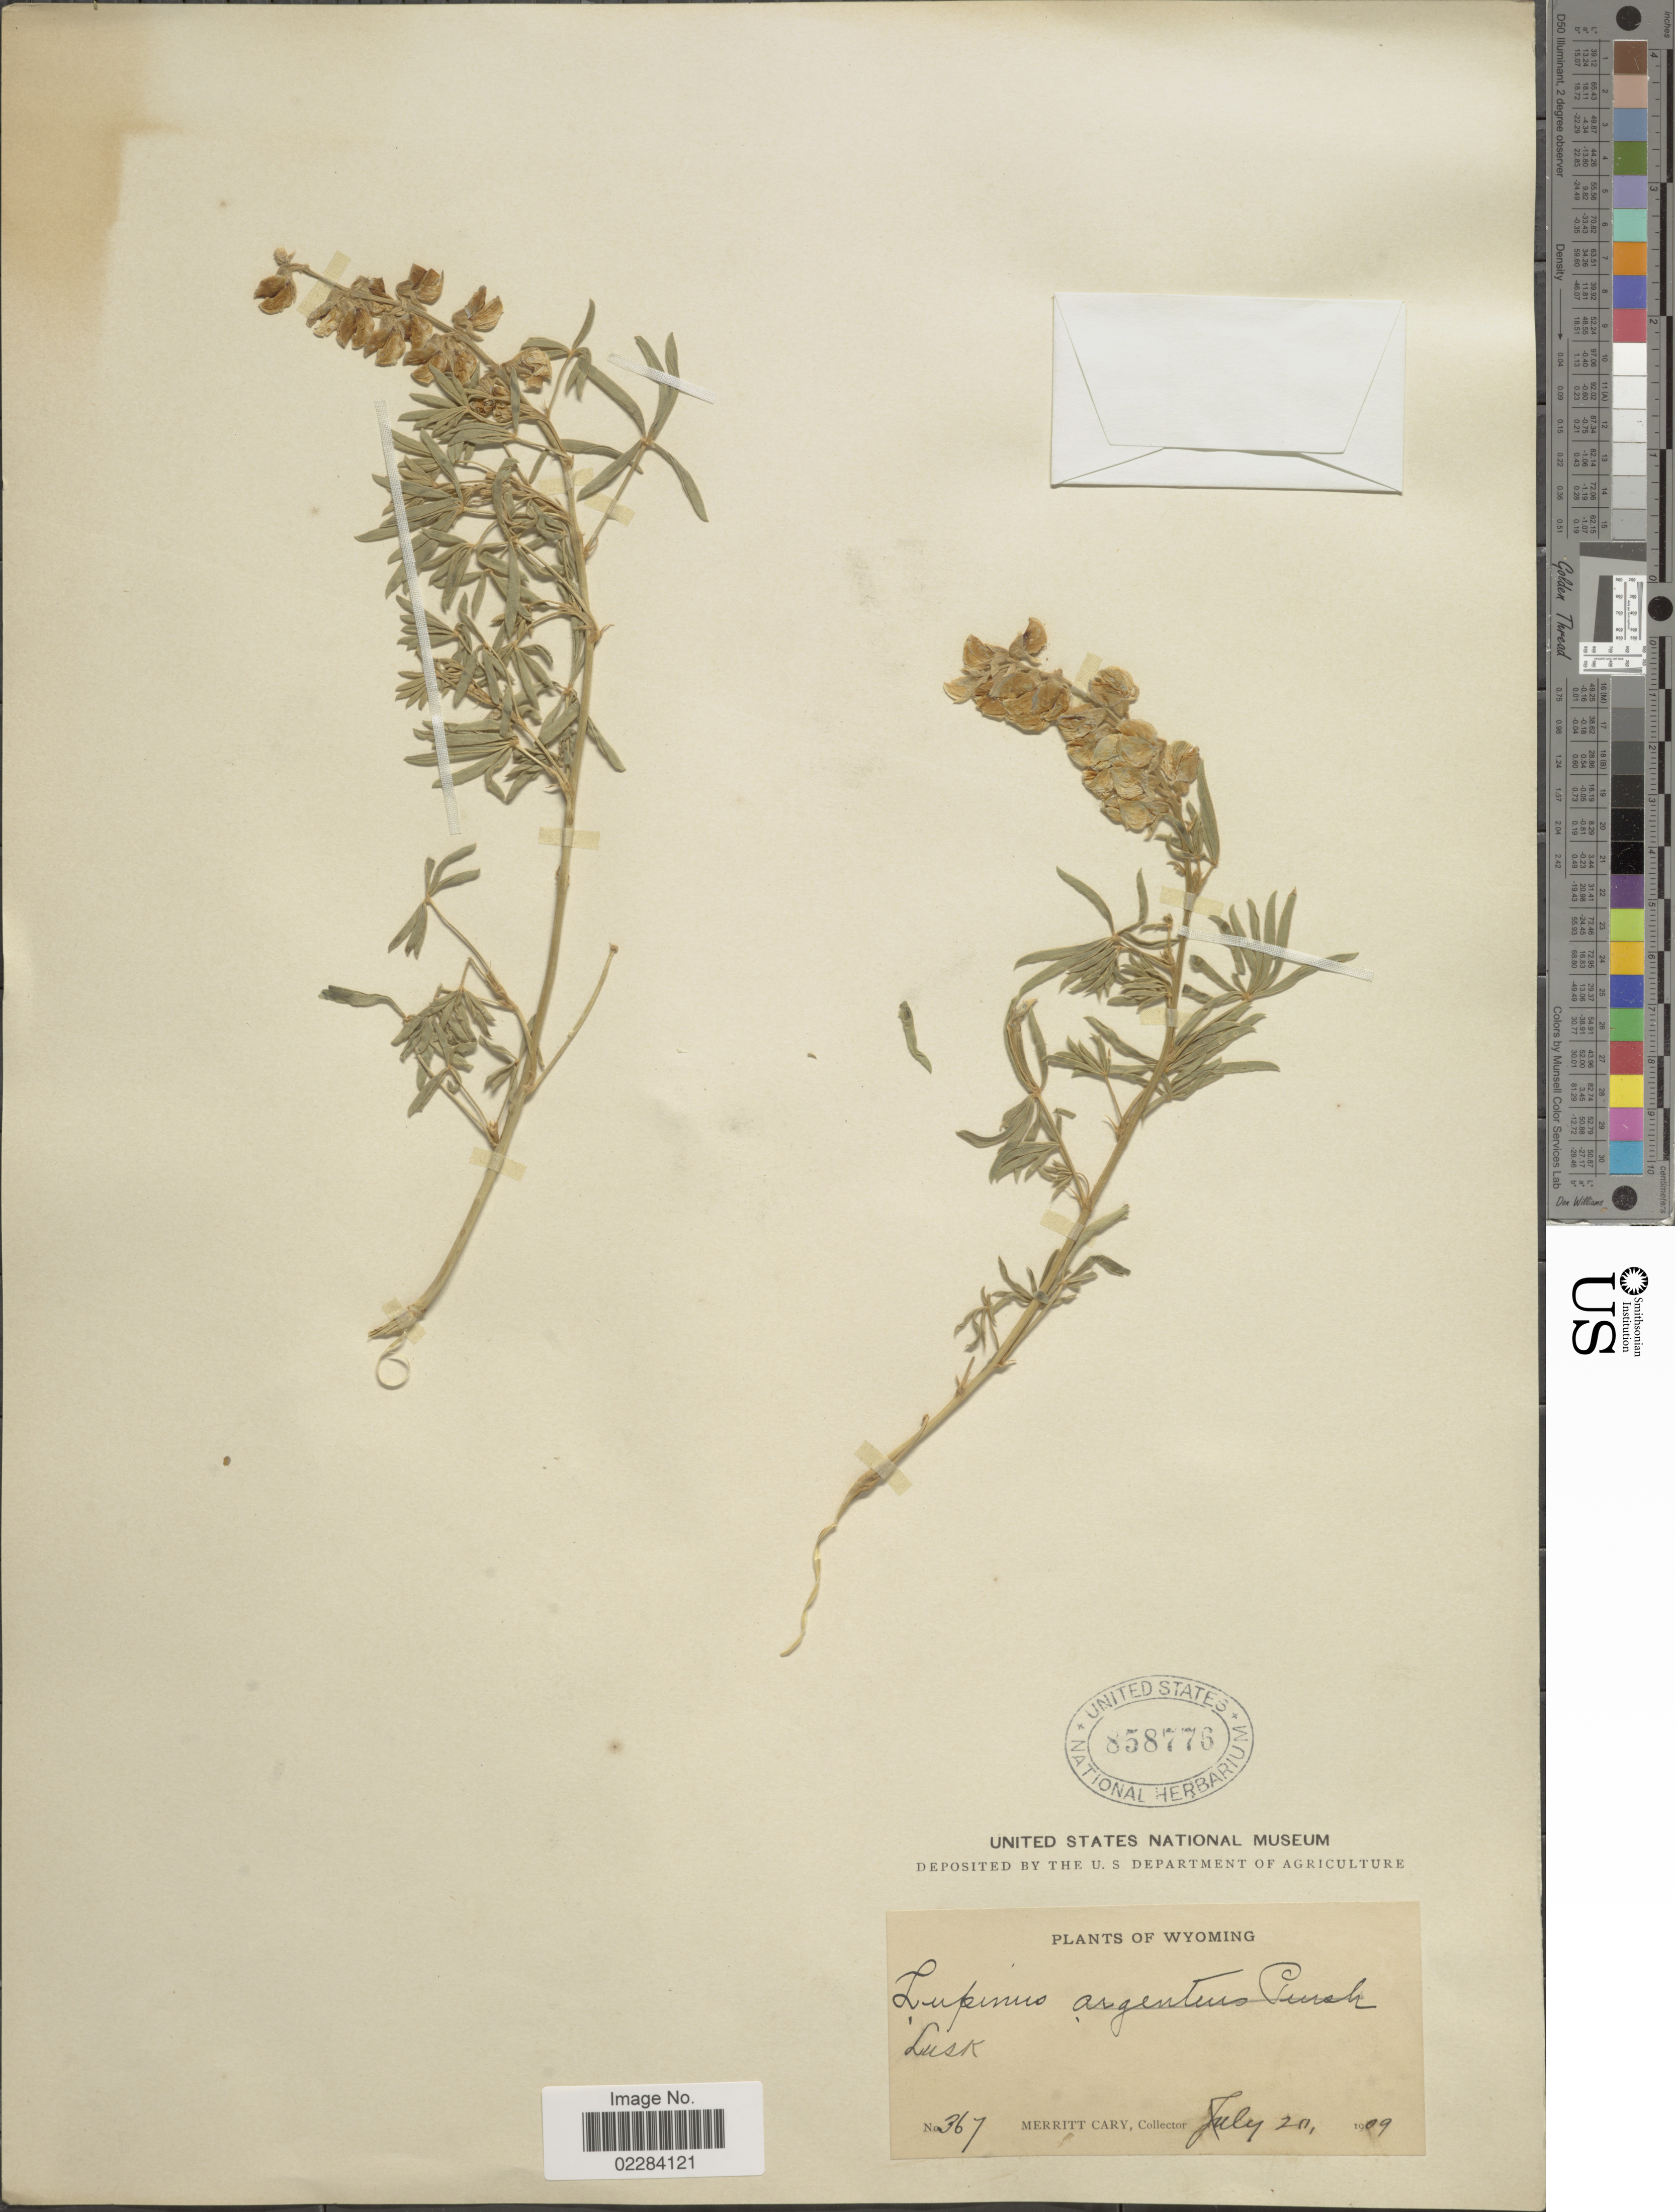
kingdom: Plantae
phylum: Tracheophyta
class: Magnoliopsida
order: Fabales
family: Fabaceae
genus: Lupinus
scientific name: Lupinus argenteus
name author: Pursh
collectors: M. Cary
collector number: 367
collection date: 1909-07-20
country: United States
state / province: Wyoming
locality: Lusk [unsure placement]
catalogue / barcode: US 858776